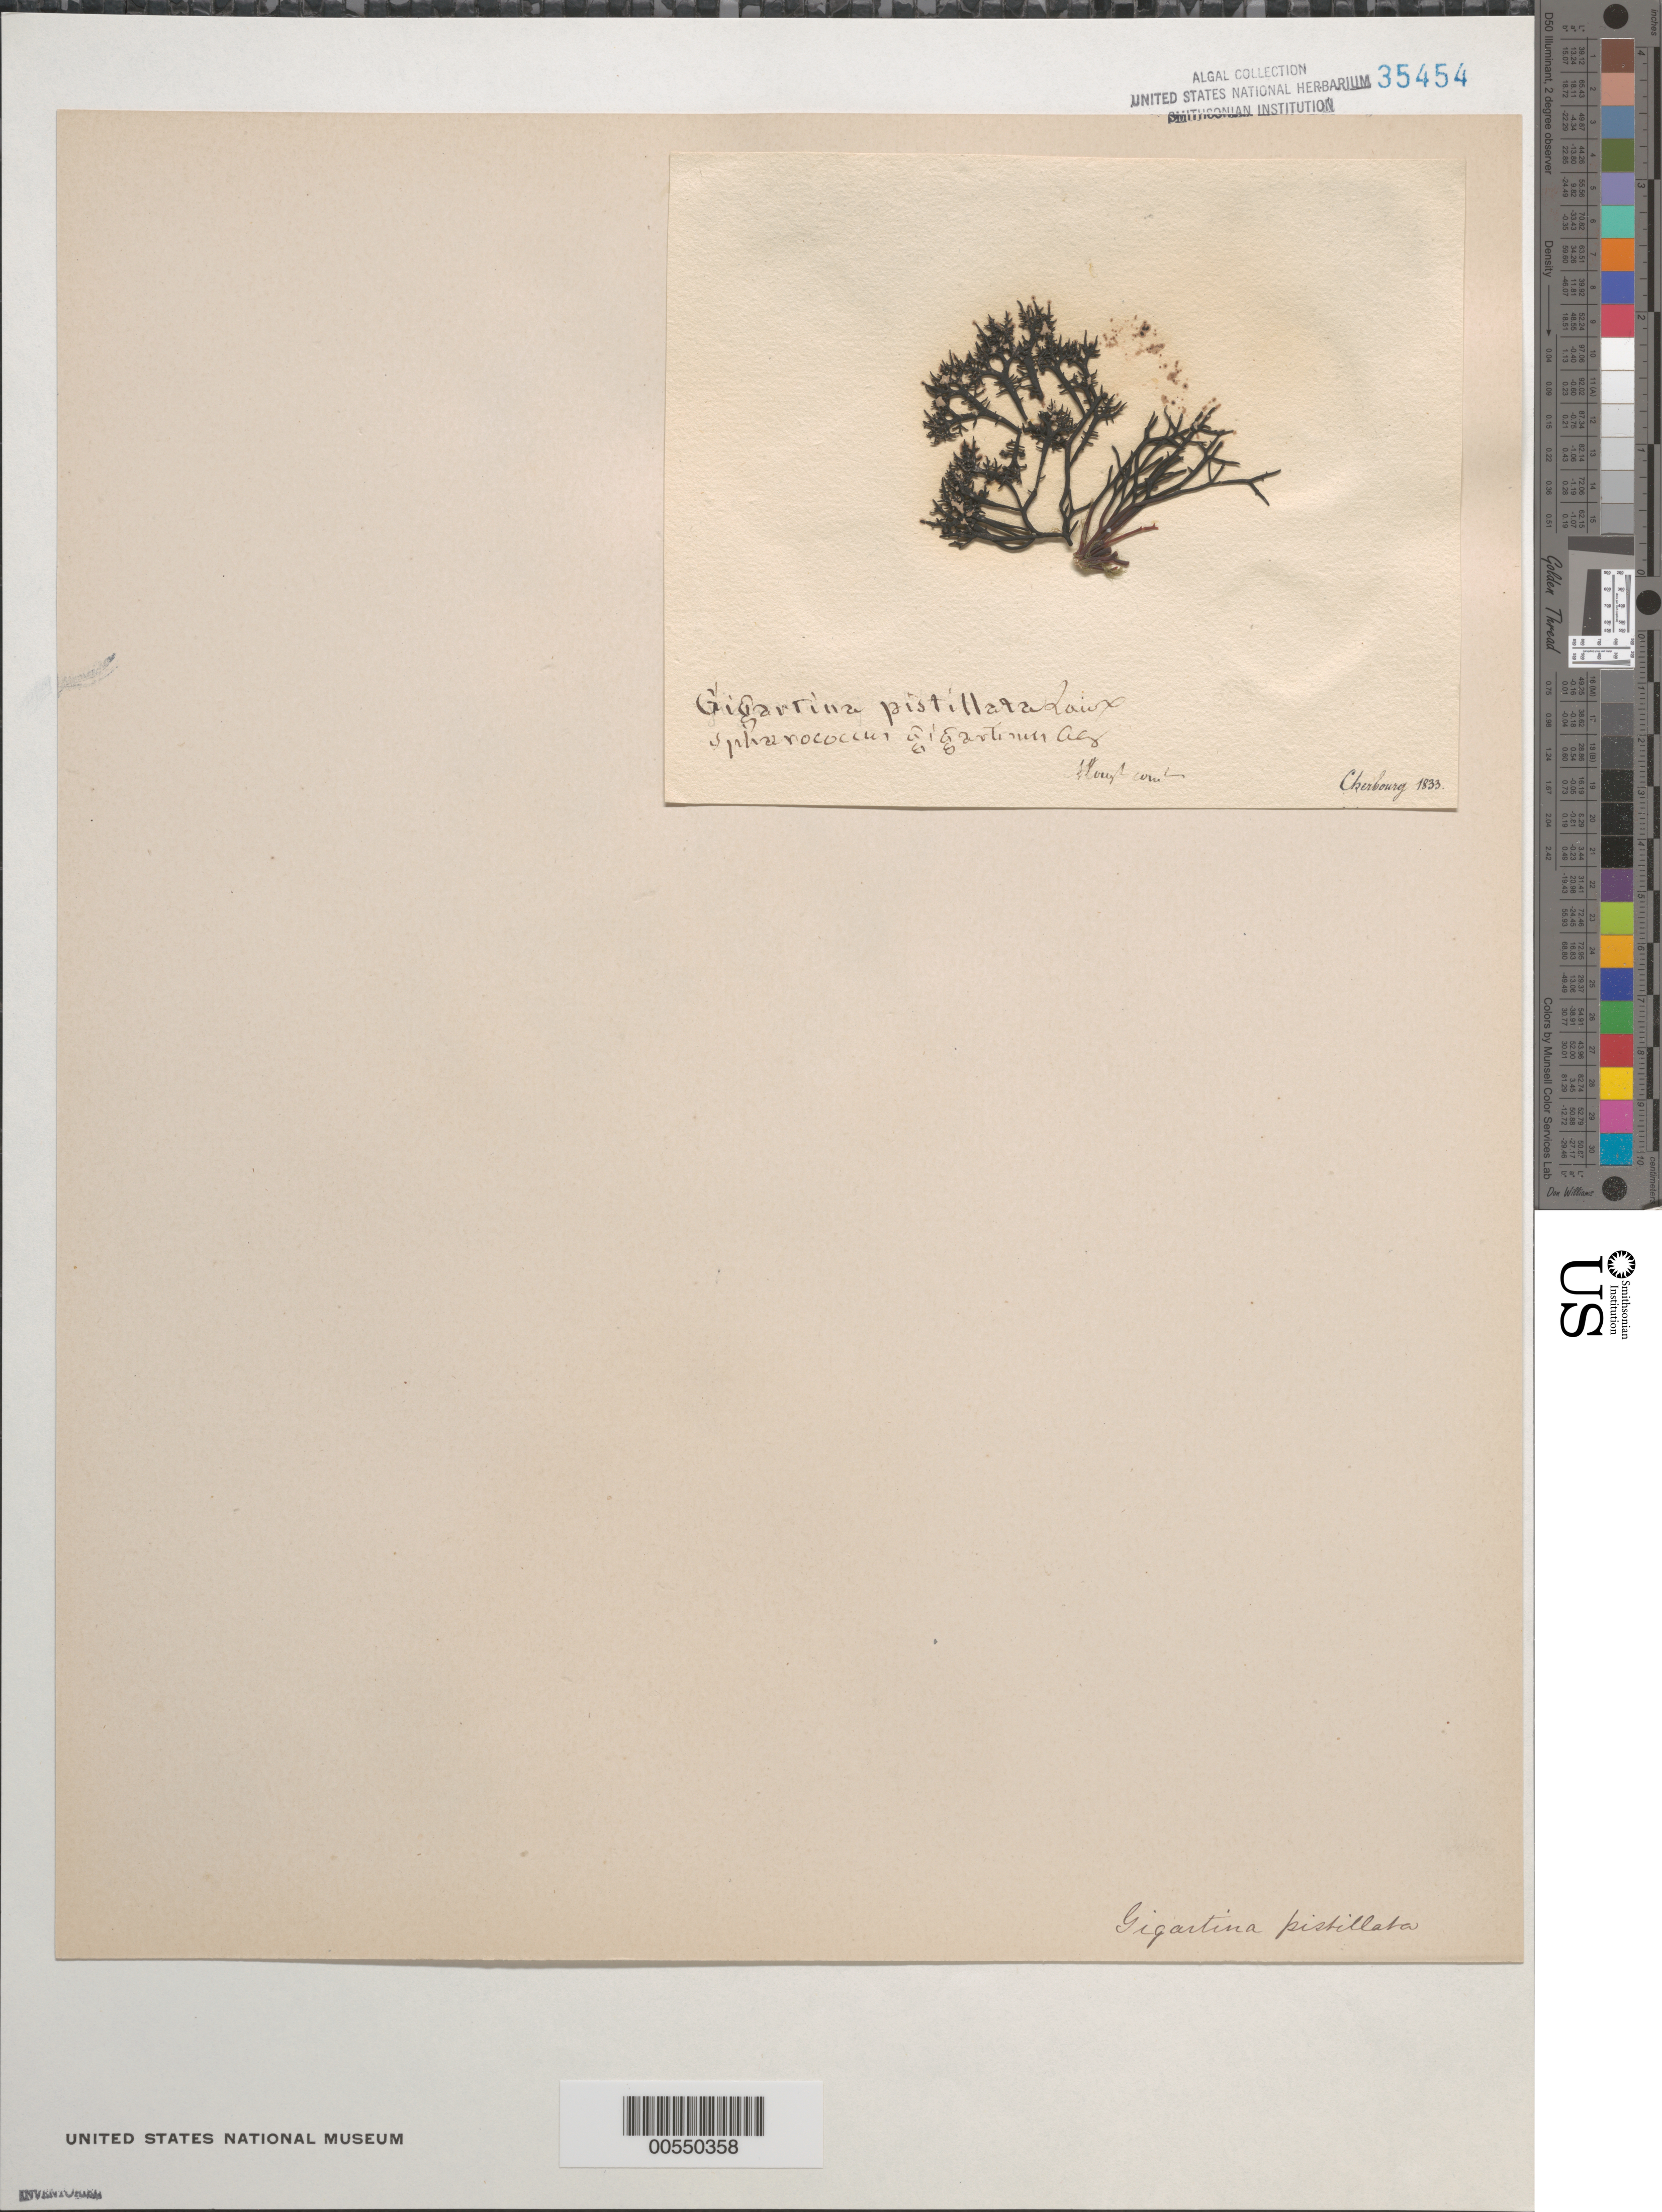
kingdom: Plantae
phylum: Rhodophyta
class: Florideophyceae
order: Gigartinales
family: Gigartinaceae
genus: Gigartina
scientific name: Gigartina pistillata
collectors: J. Mougeot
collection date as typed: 1833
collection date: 1833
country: France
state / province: Normandie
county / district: Manche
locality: Cherbourg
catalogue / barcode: US 35454